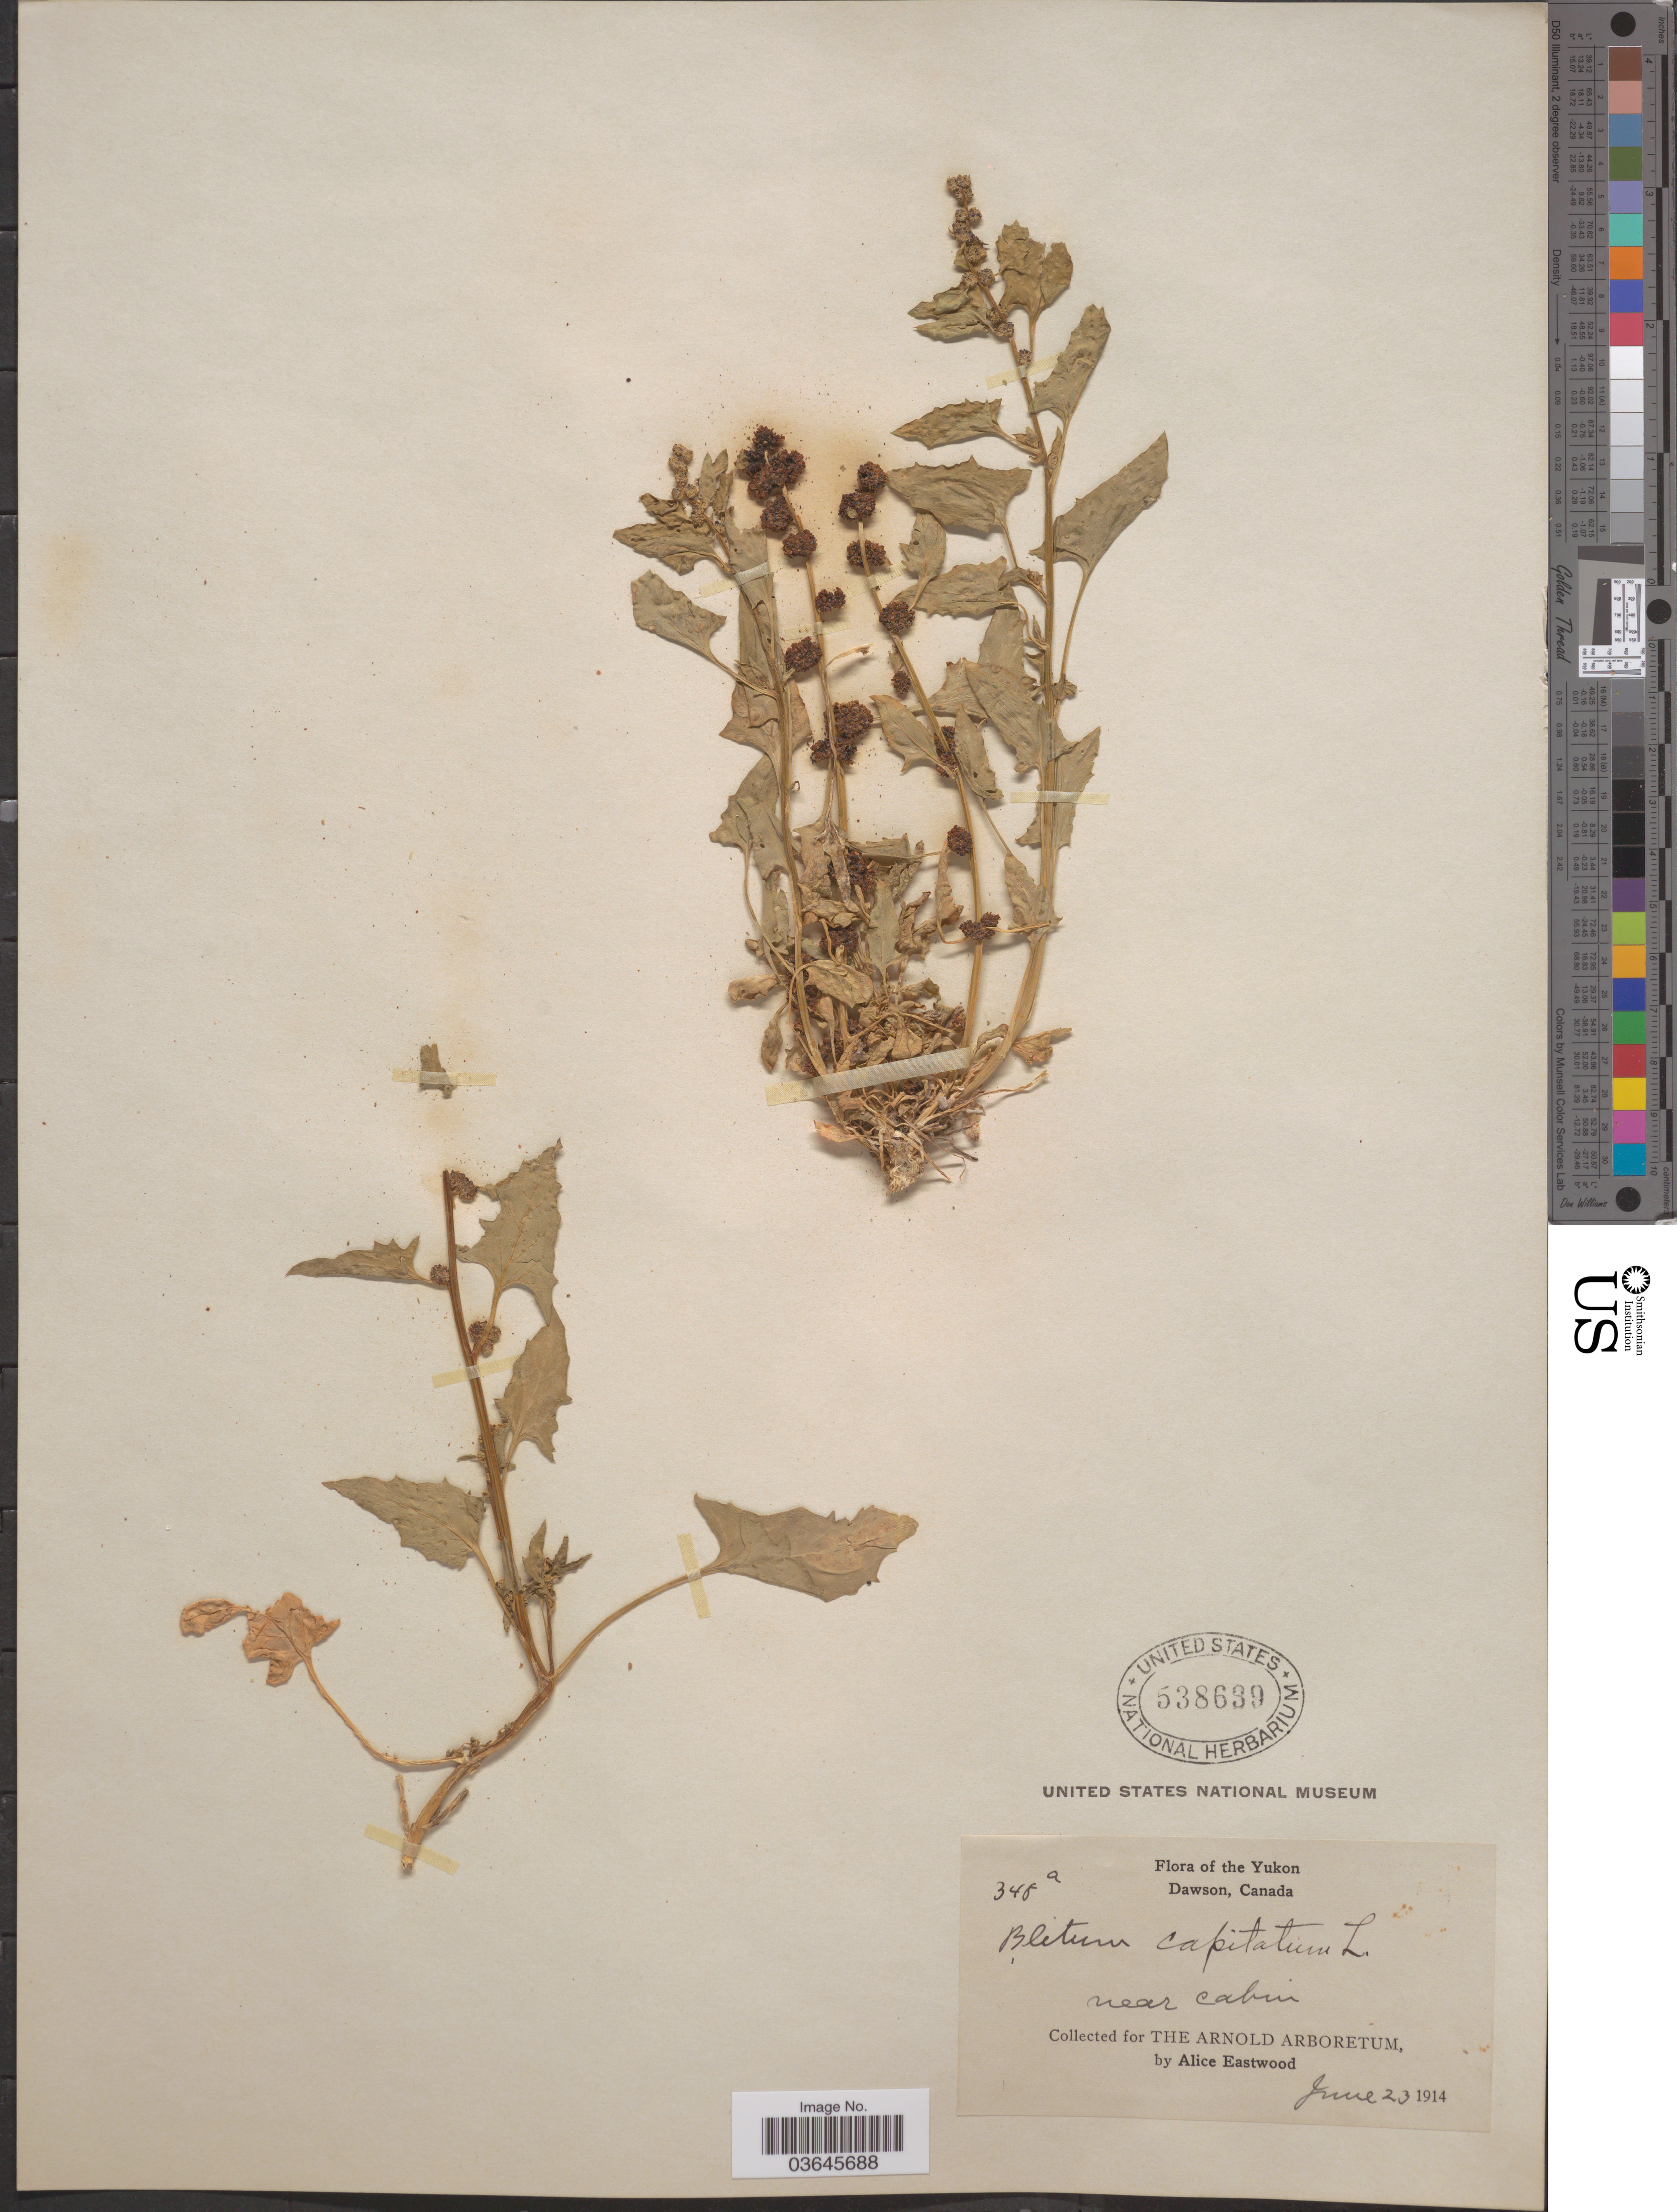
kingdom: Plantae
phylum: Tracheophyta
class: Magnoliopsida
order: Caryophyllales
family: Amaranthaceae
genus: Blitum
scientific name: Blitum capitatum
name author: L.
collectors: A. Eastwood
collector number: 348a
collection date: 1914-06-23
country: Canada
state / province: Yukon Territory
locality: The Yukon Dawson, near cabin.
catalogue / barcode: US 538699